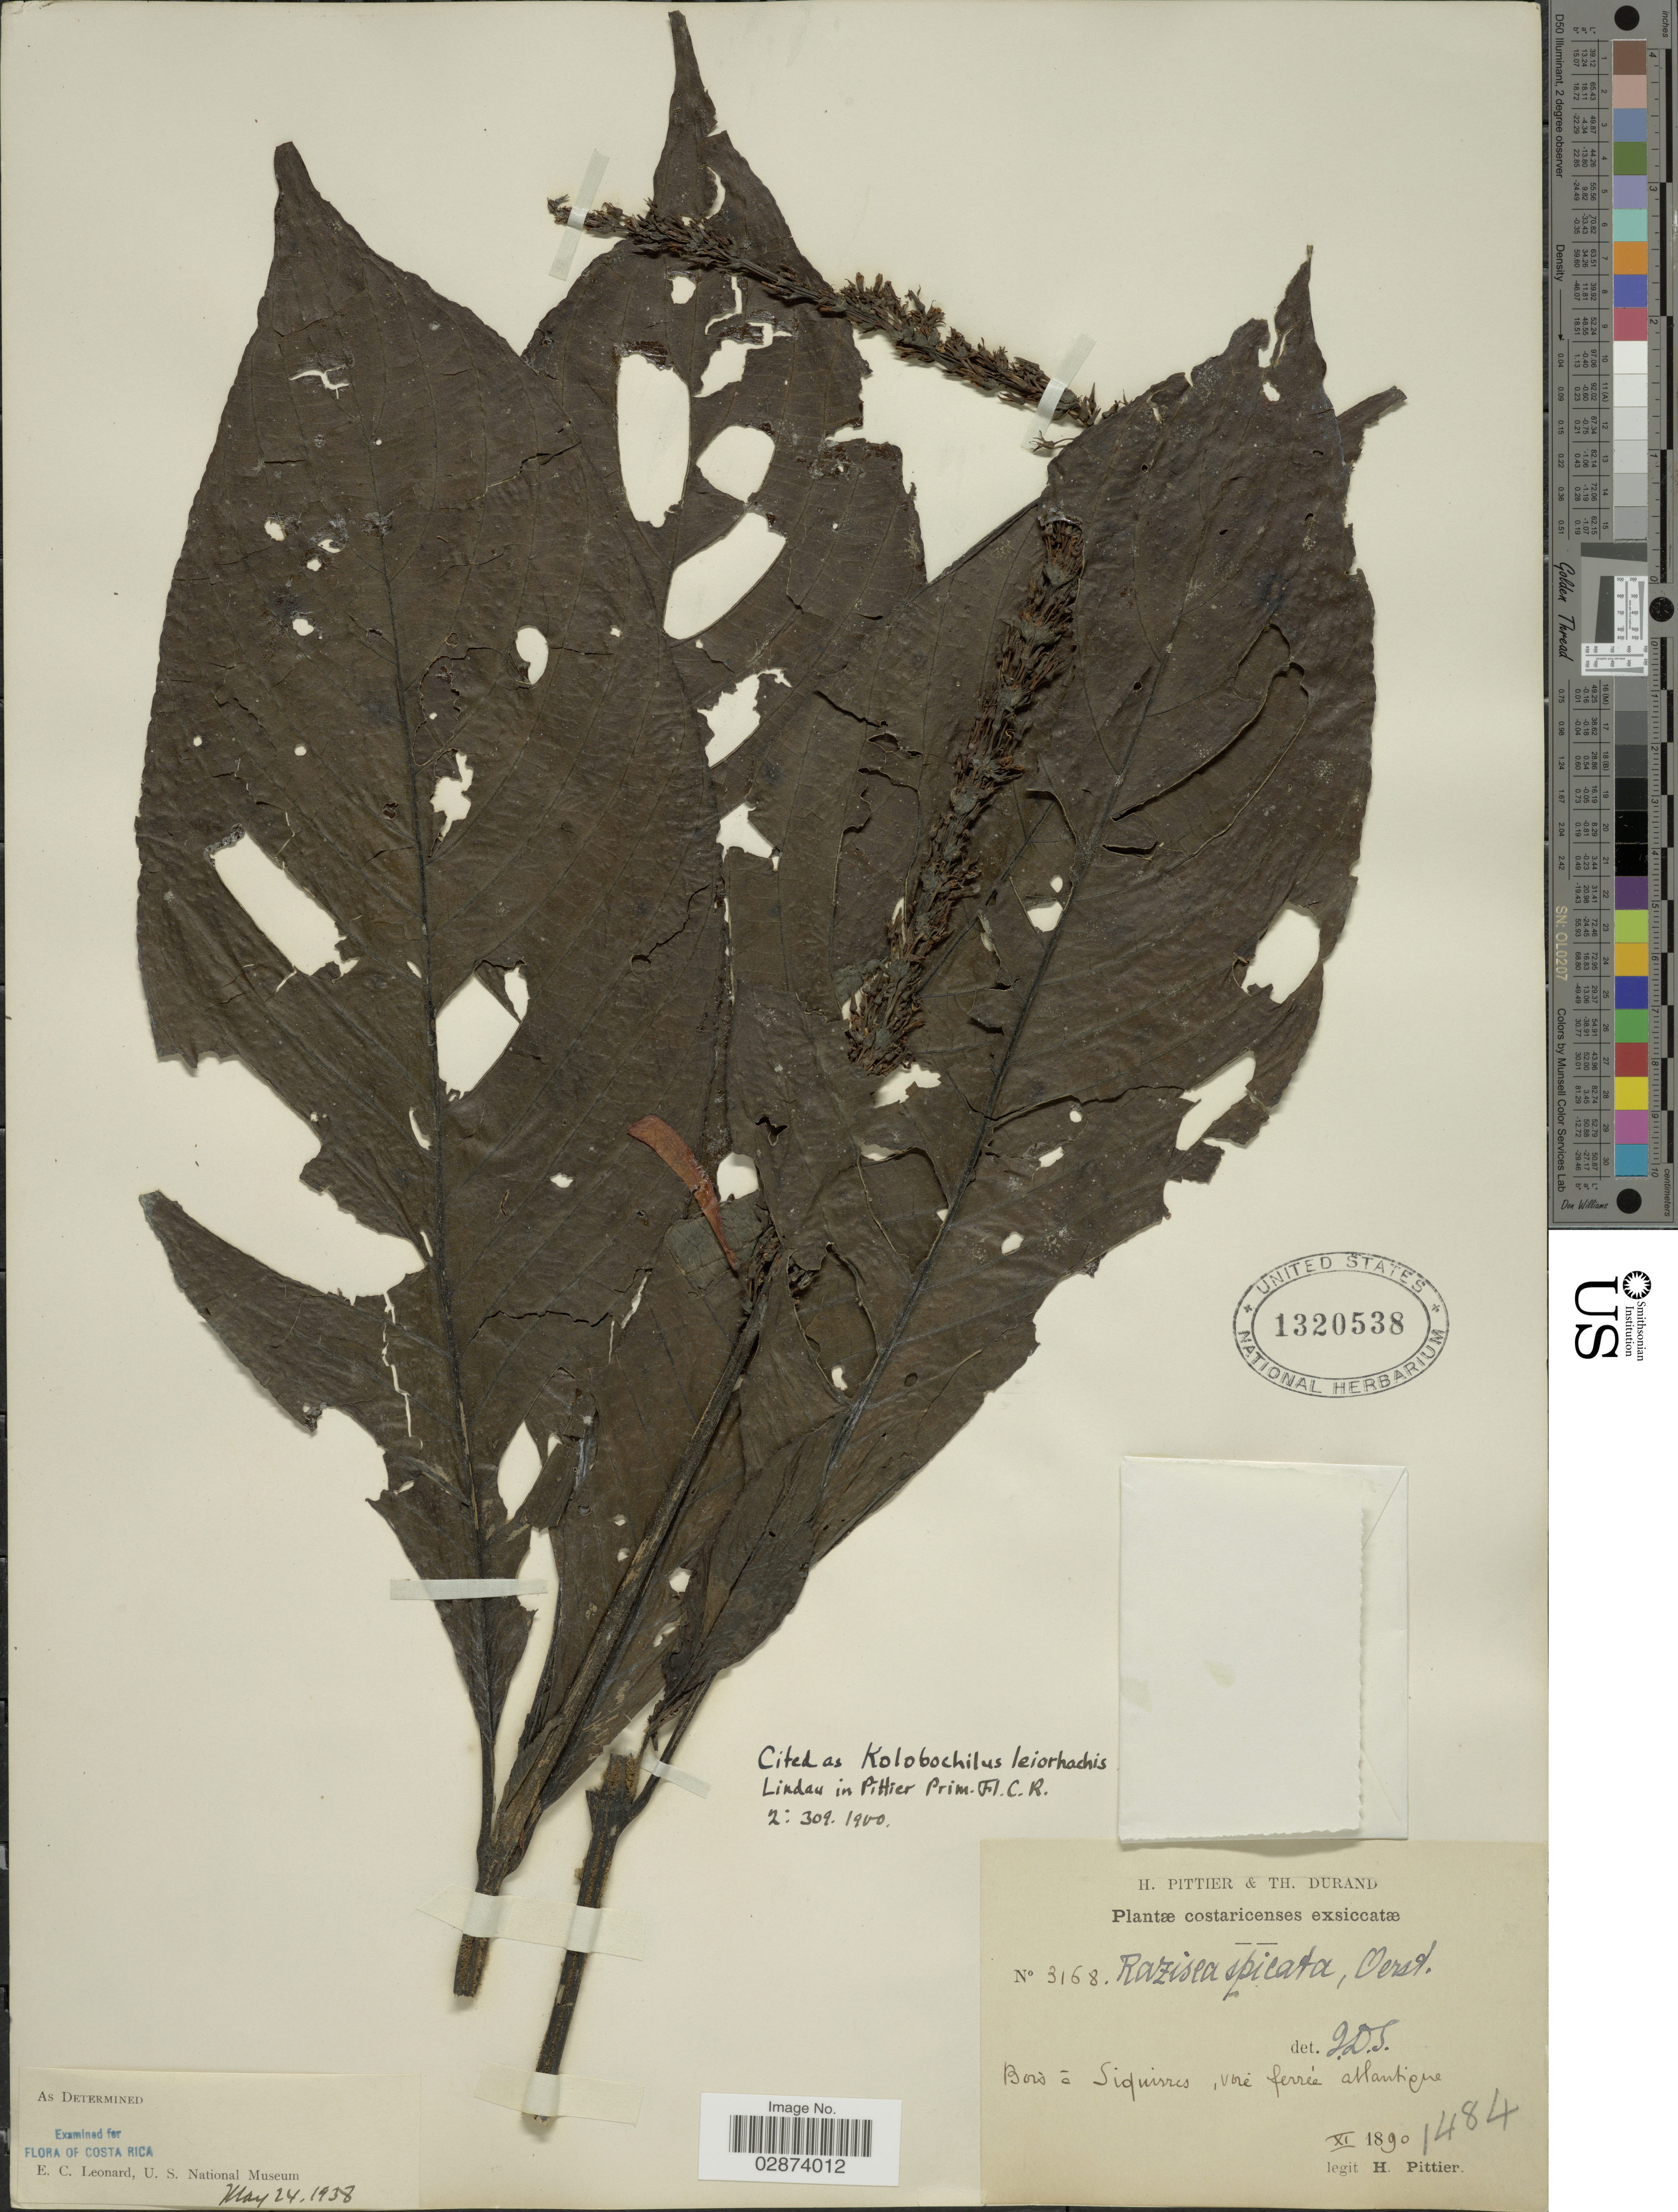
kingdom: Plantae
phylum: Tracheophyta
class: Magnoliopsida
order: Lamiales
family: Acanthaceae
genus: Razisea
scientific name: Razisea spicata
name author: Oerst.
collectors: H. F. Pittier & T. Durand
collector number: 3168/1484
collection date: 1890-11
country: Costa Rica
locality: Bois á Siquirres, voie ferrée atlantique.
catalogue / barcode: US 1320538